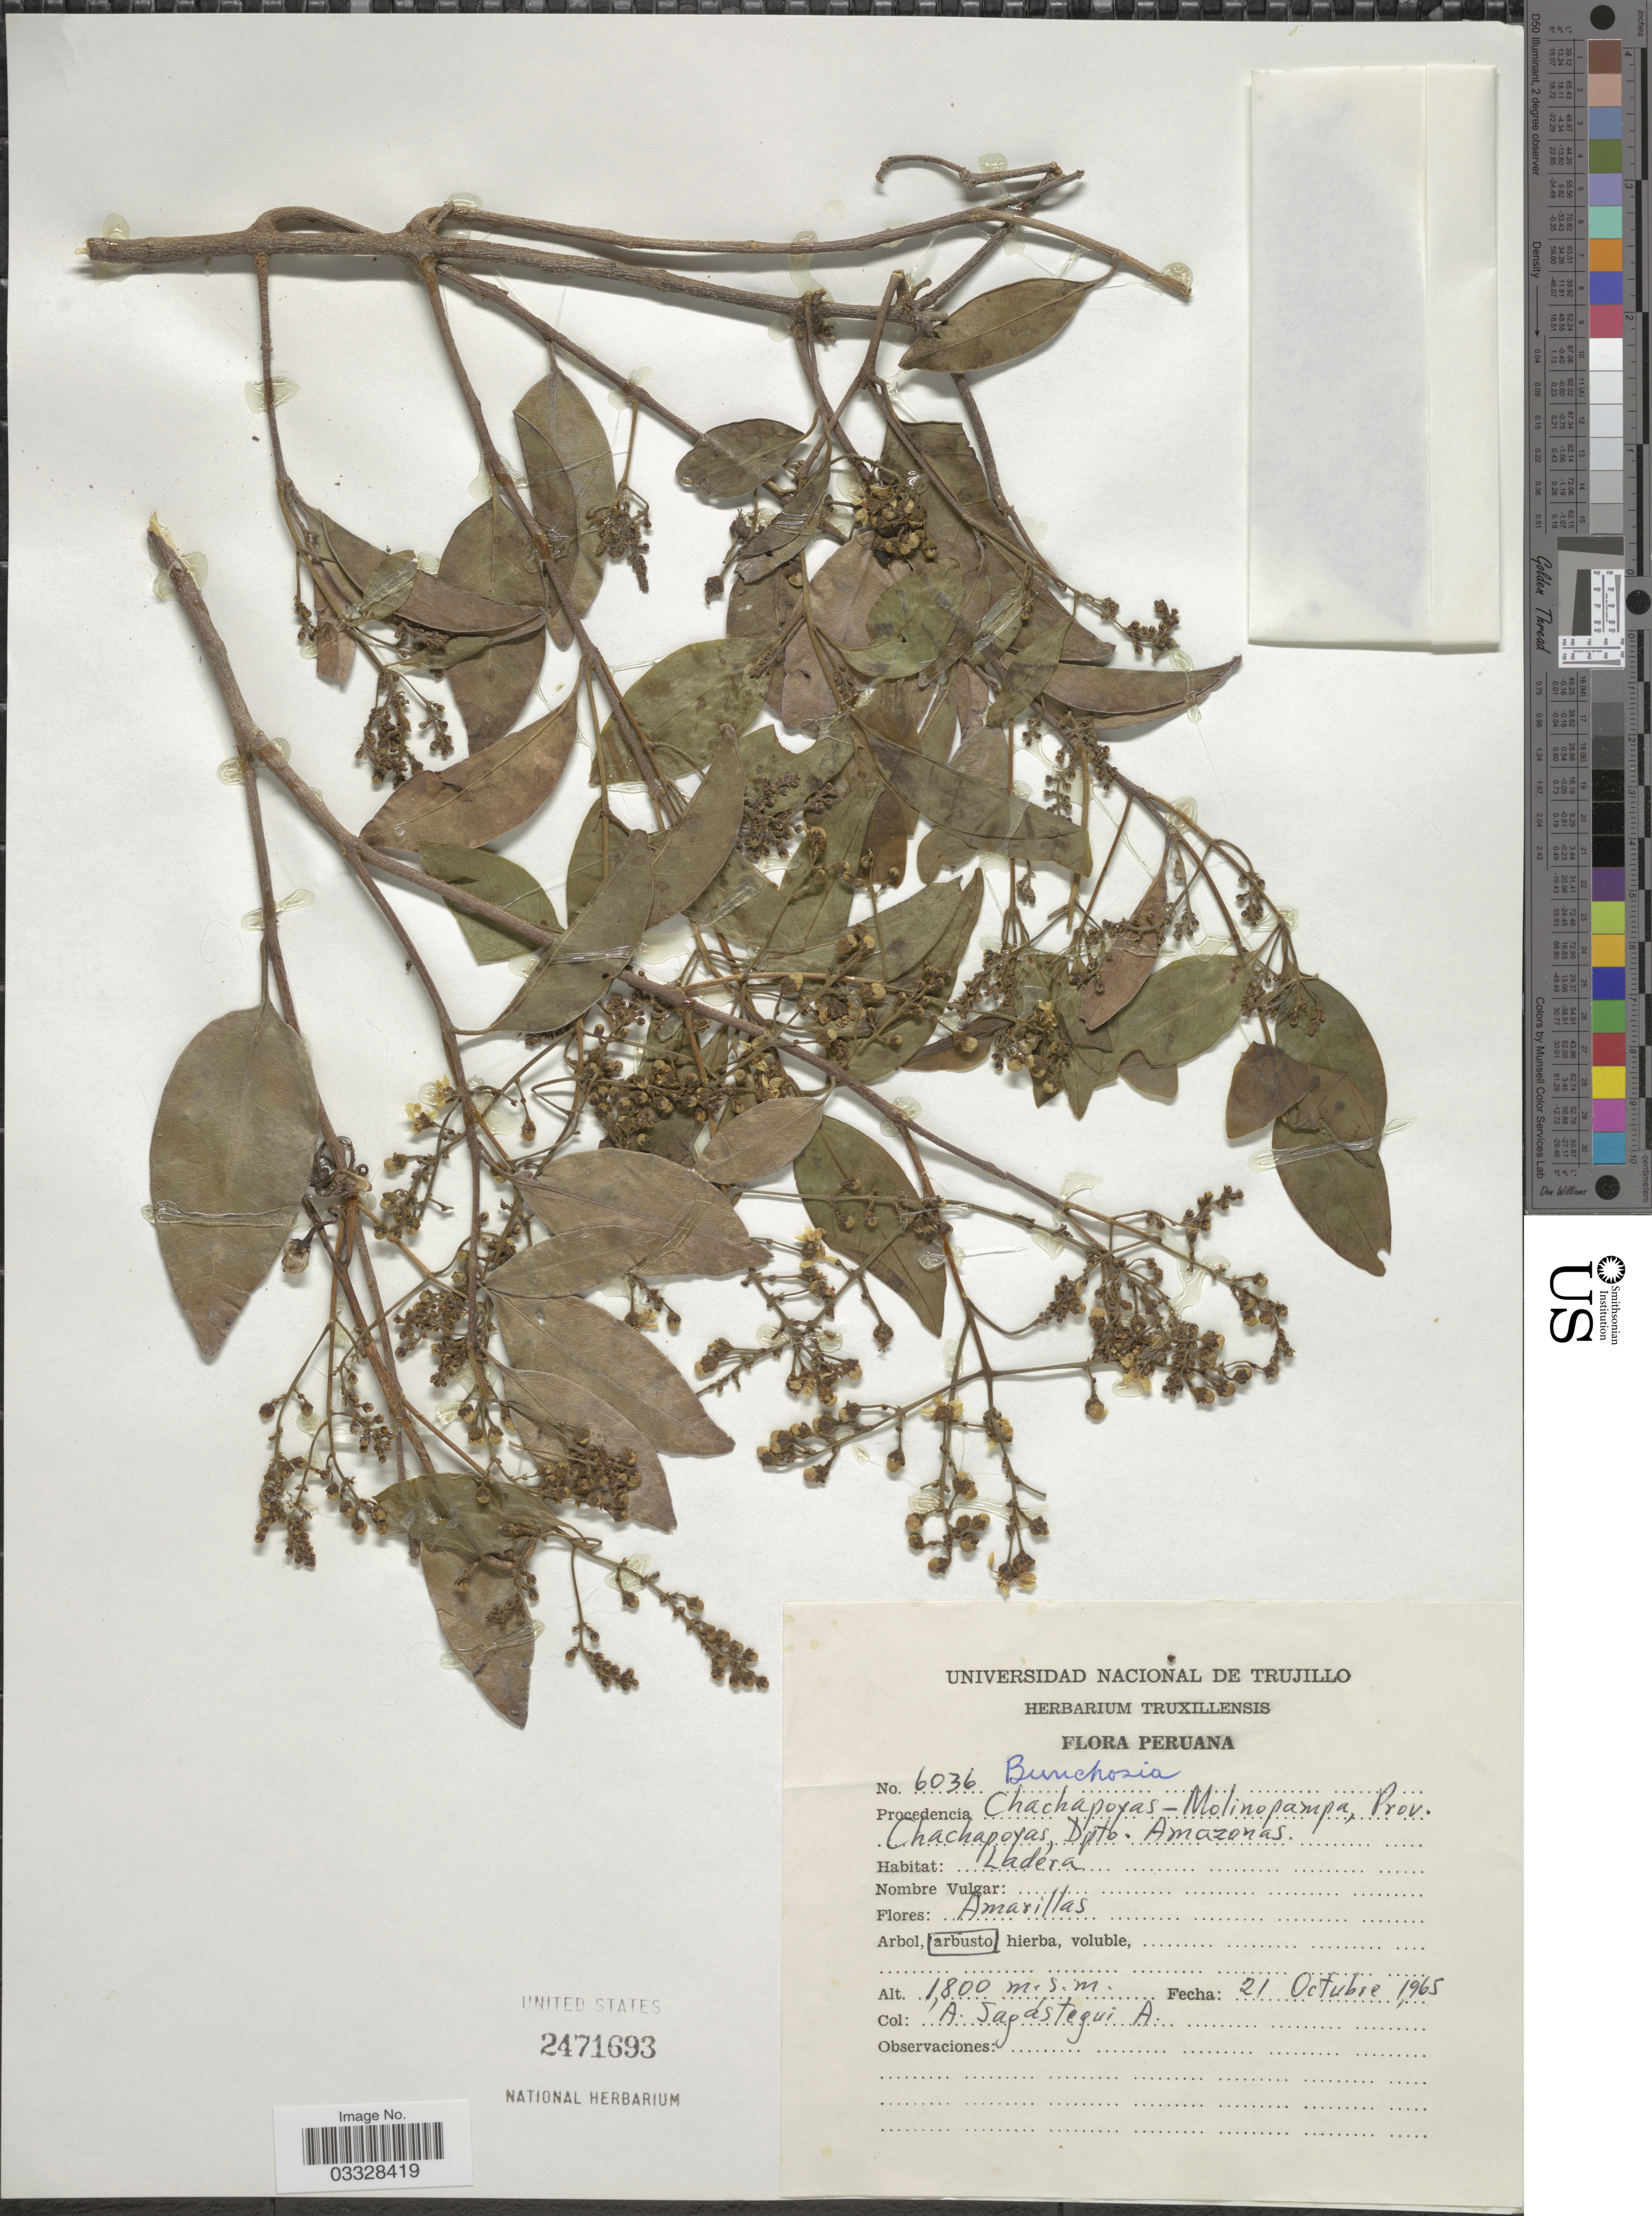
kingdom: Plantae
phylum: Tracheophyta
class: Magnoliopsida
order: Malpighiales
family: Malpighiaceae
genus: Bunchosia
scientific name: Bunchosia sp.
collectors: A. Sagástegui A.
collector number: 6036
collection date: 1965-10-21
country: Peru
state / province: Amazonas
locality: Procedencia Chachapoyas- Molinapampa, Prov. Chachapoyas, Dpto. Amazonas.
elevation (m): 1800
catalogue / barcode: US 2471693